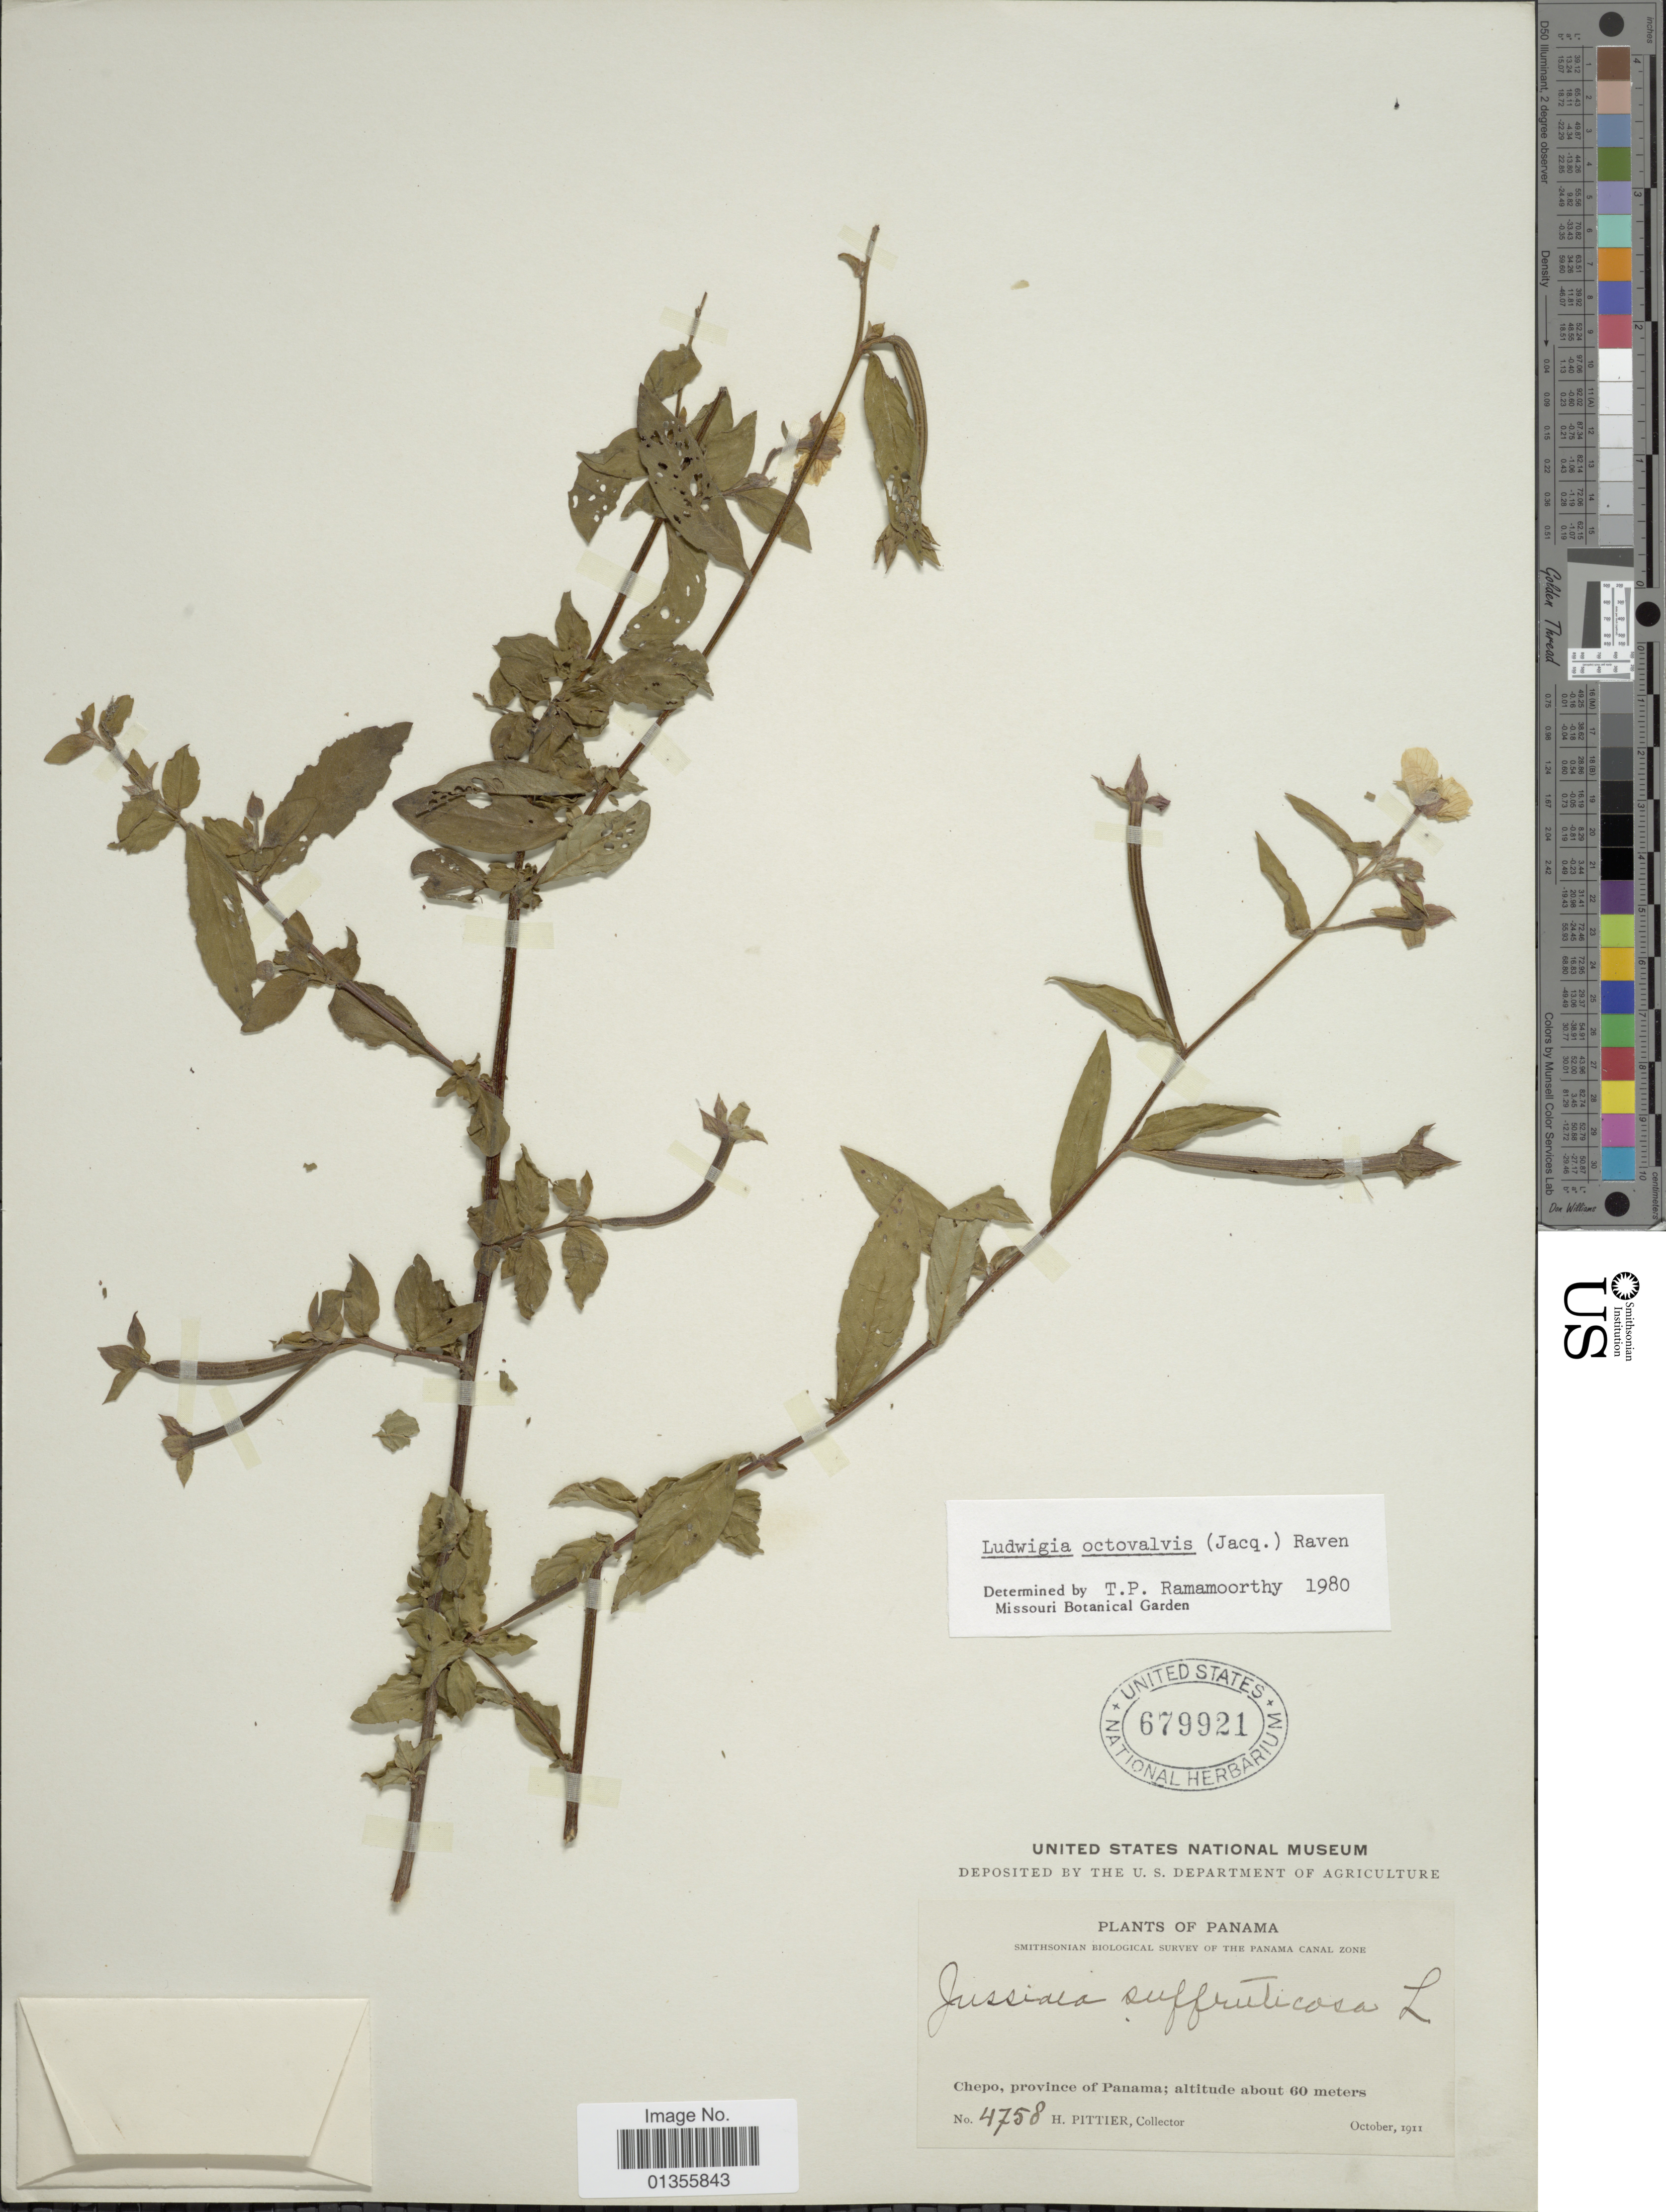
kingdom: Plantae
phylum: Tracheophyta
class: Magnoliopsida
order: Myrtales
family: Onagraceae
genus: Ludwigia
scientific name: Ludwigia octovalvis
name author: (Jacq.) P.H. Raven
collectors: H. F. Pittier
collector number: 4758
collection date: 1911-10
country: Panama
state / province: Panamá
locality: Chepo, province of Panama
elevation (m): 60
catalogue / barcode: US 679921